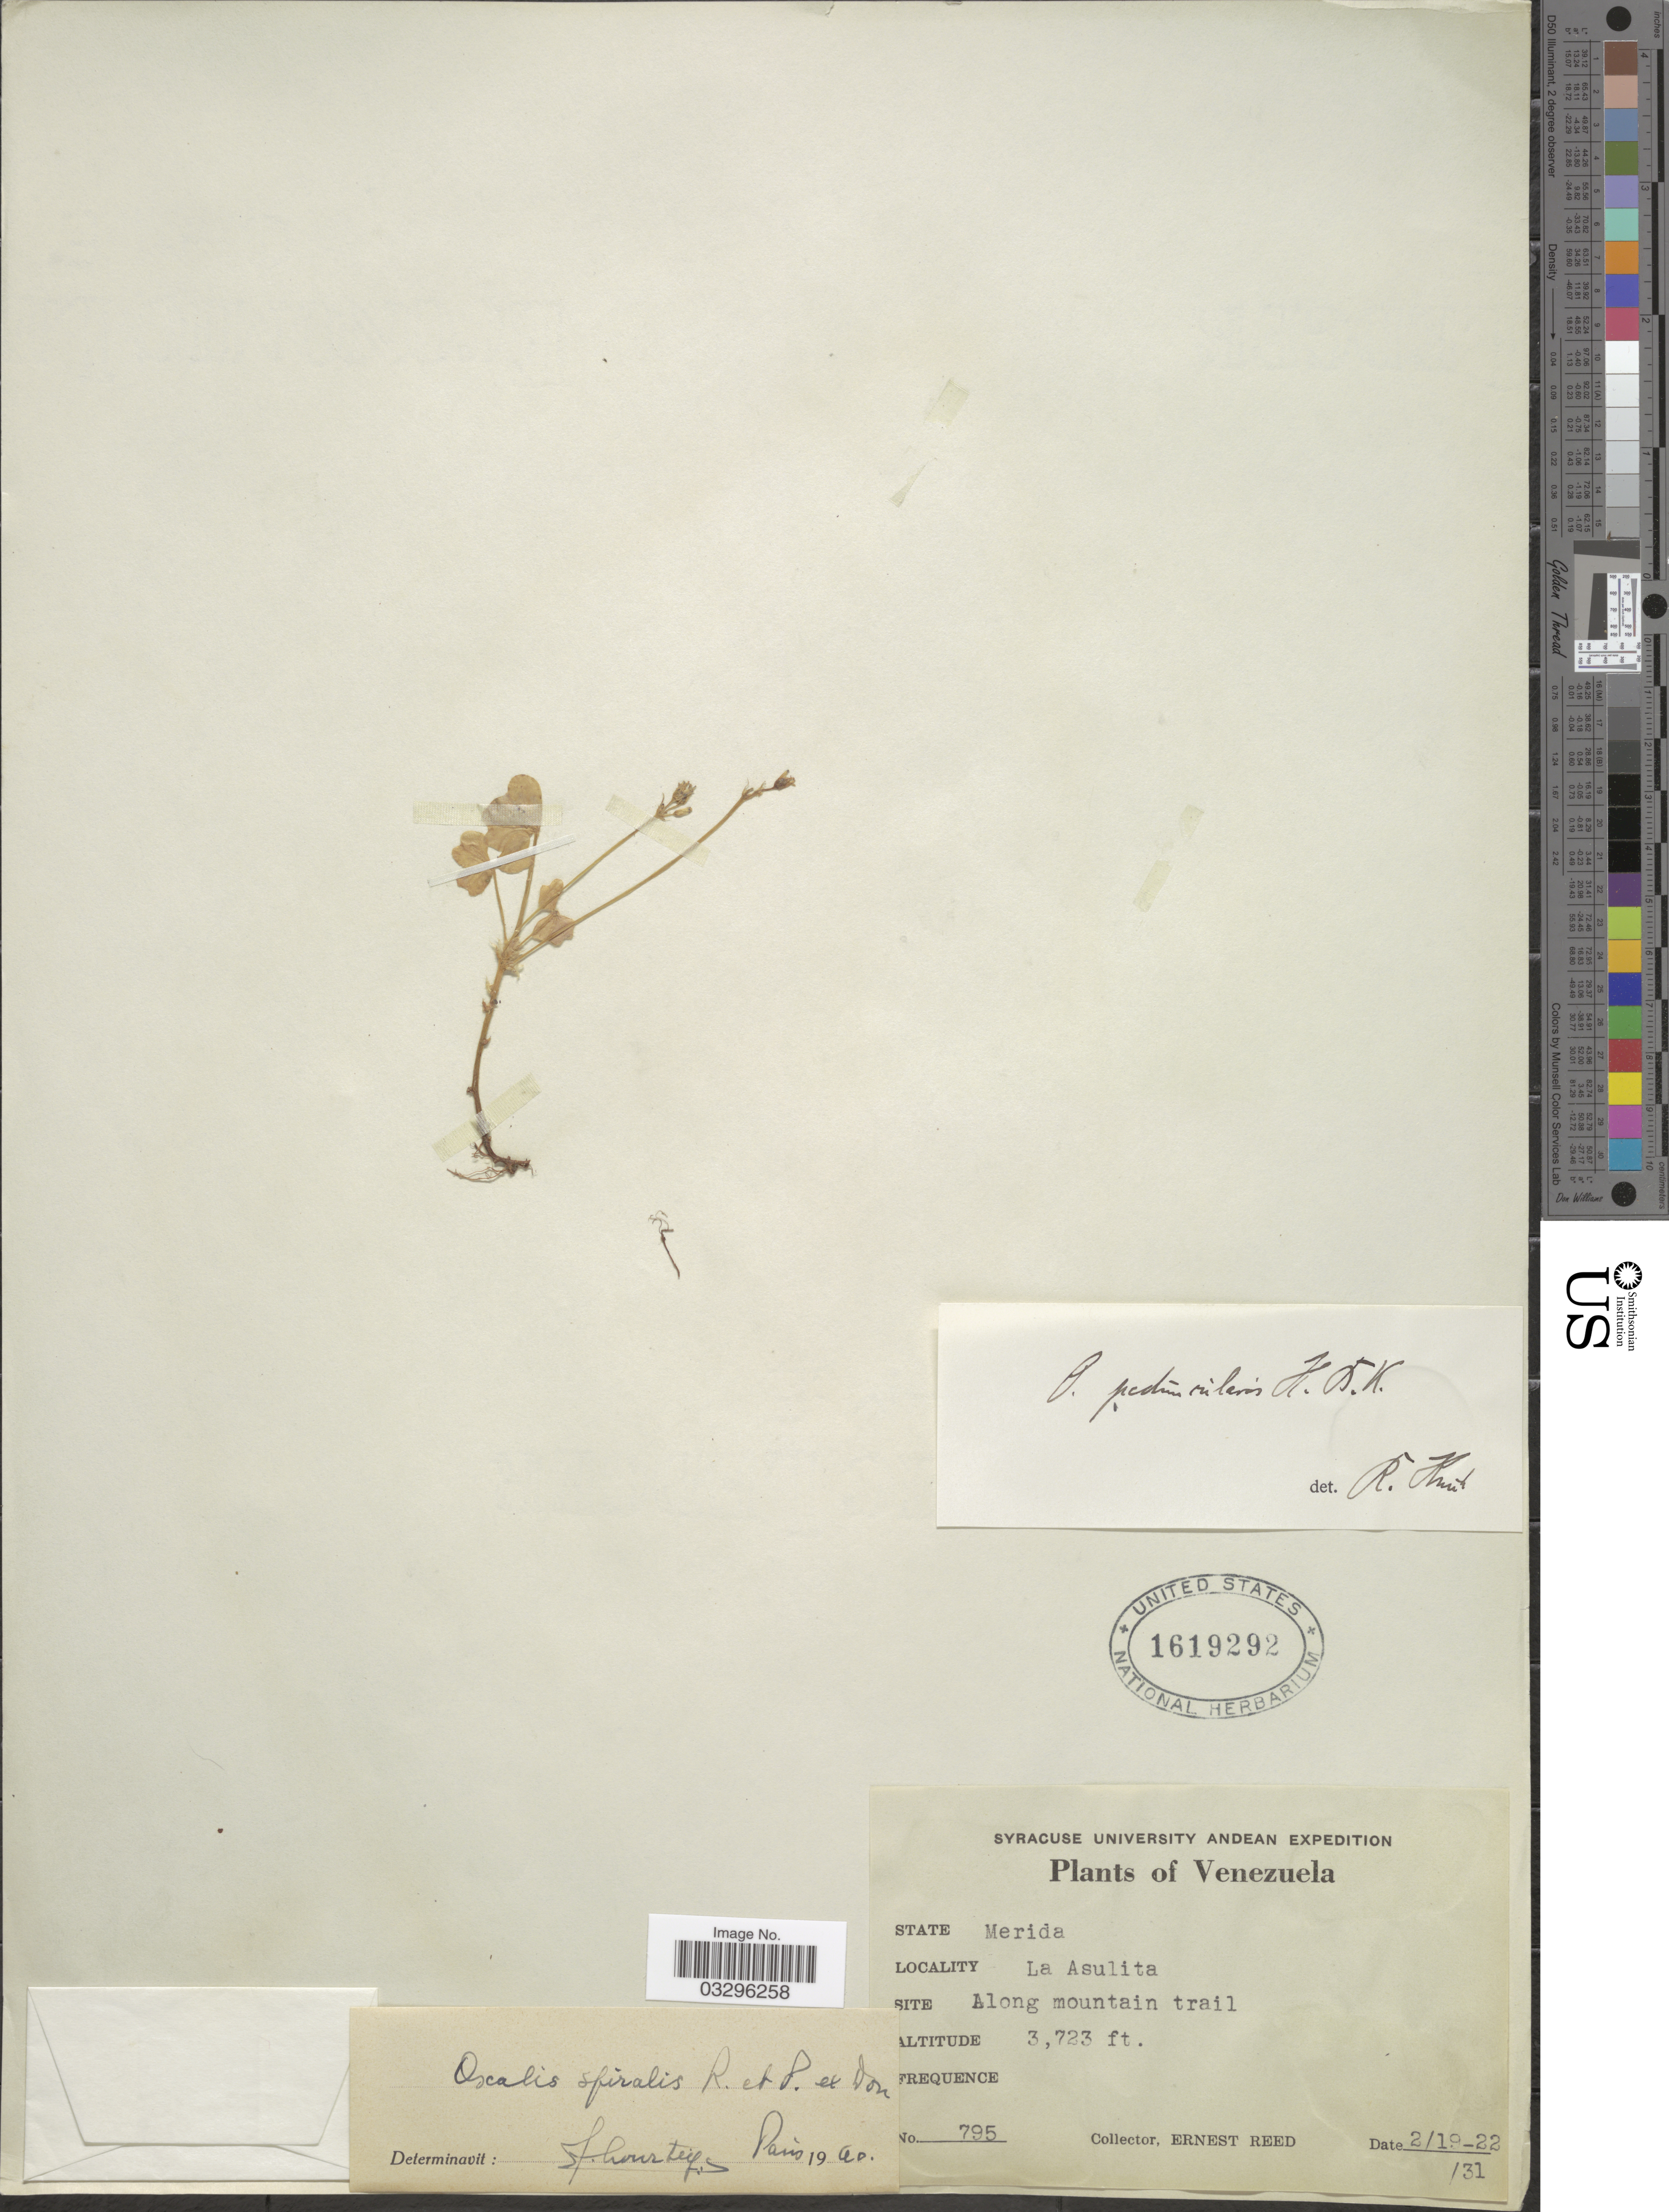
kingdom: Plantae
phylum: Tracheophyta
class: Magnoliopsida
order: Oxalidales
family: Oxalidaceae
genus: Oxalis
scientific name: Oxalis spiralis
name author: Ruiz & Pav. ex G. Don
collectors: E. Reed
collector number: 795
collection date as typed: Transcribed d/m/y: 19/2/31 to 22/2/31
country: Venezuela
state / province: Mérida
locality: La Asulita. Along mountain trail.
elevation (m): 1135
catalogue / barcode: US 1619292